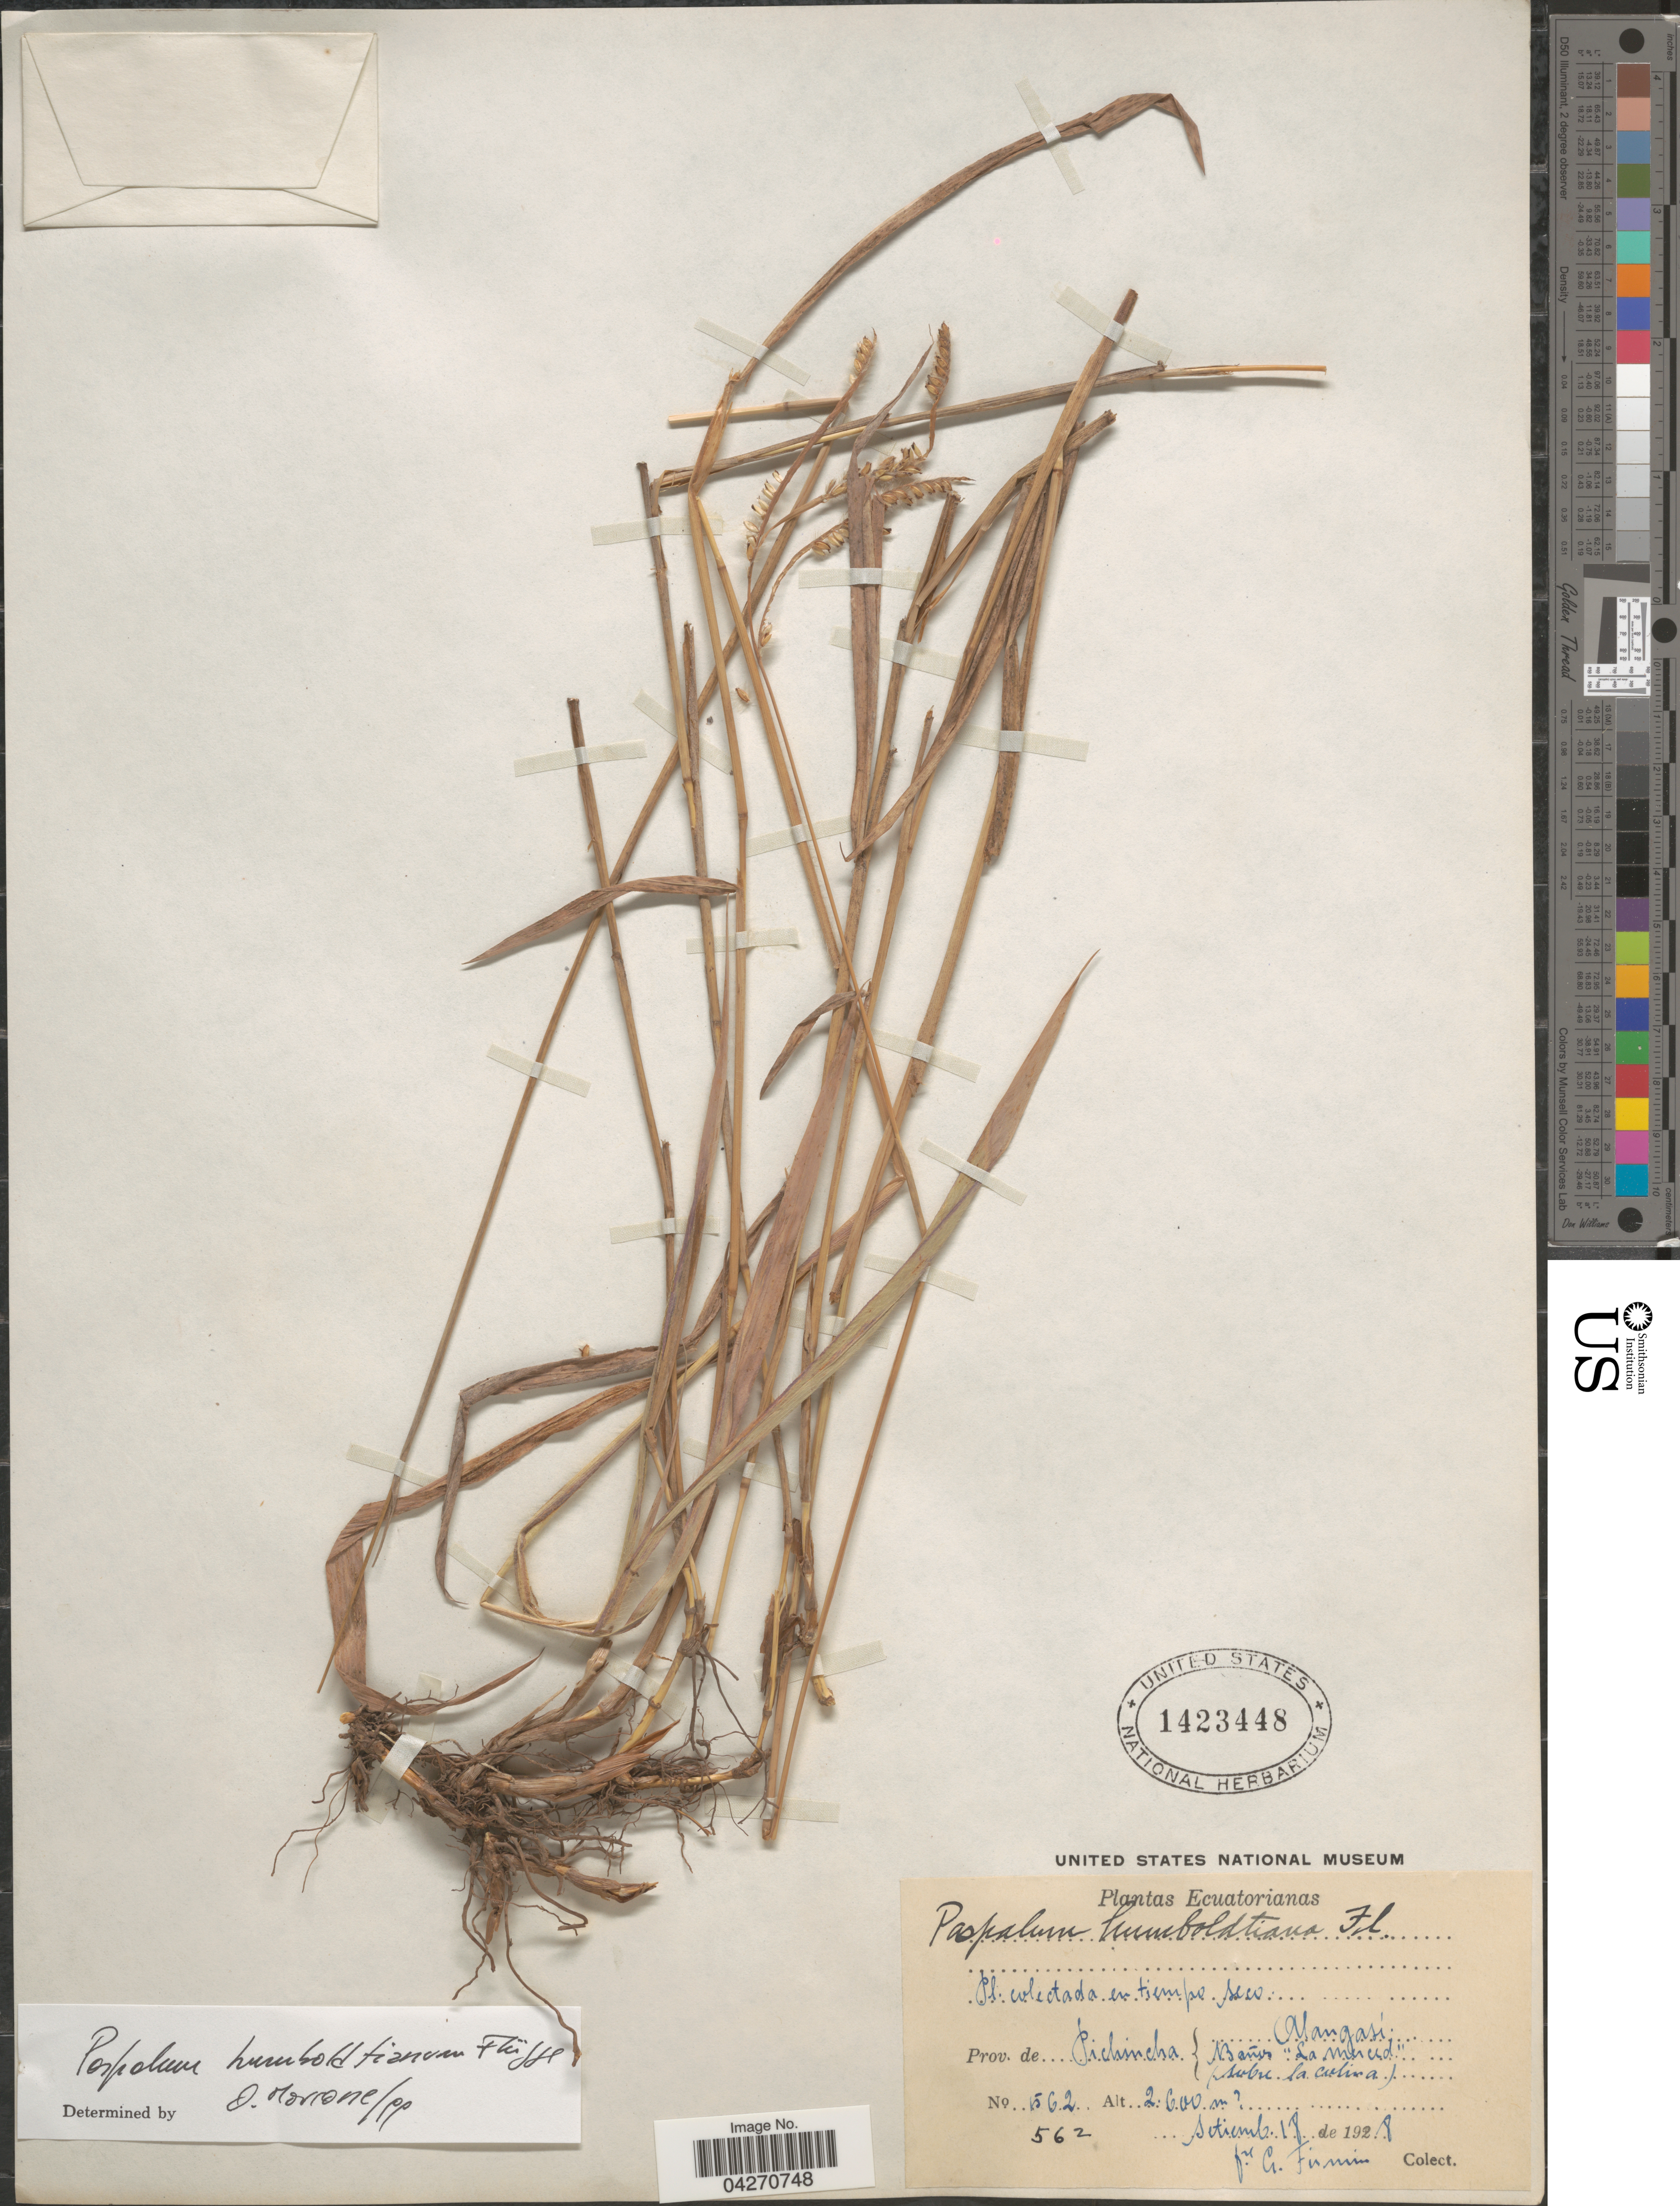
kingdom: Plantae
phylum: Tracheophyta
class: Liliopsida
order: Poales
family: Poaceae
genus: Paspalum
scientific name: Paspalum humboldtianum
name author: Flüggé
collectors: F. Firmin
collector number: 562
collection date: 1928-09-18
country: Ecuador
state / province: Pichincha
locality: Mangasí. Baños "La Merced". (Sobre la colina).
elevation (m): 2600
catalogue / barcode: US 1423448